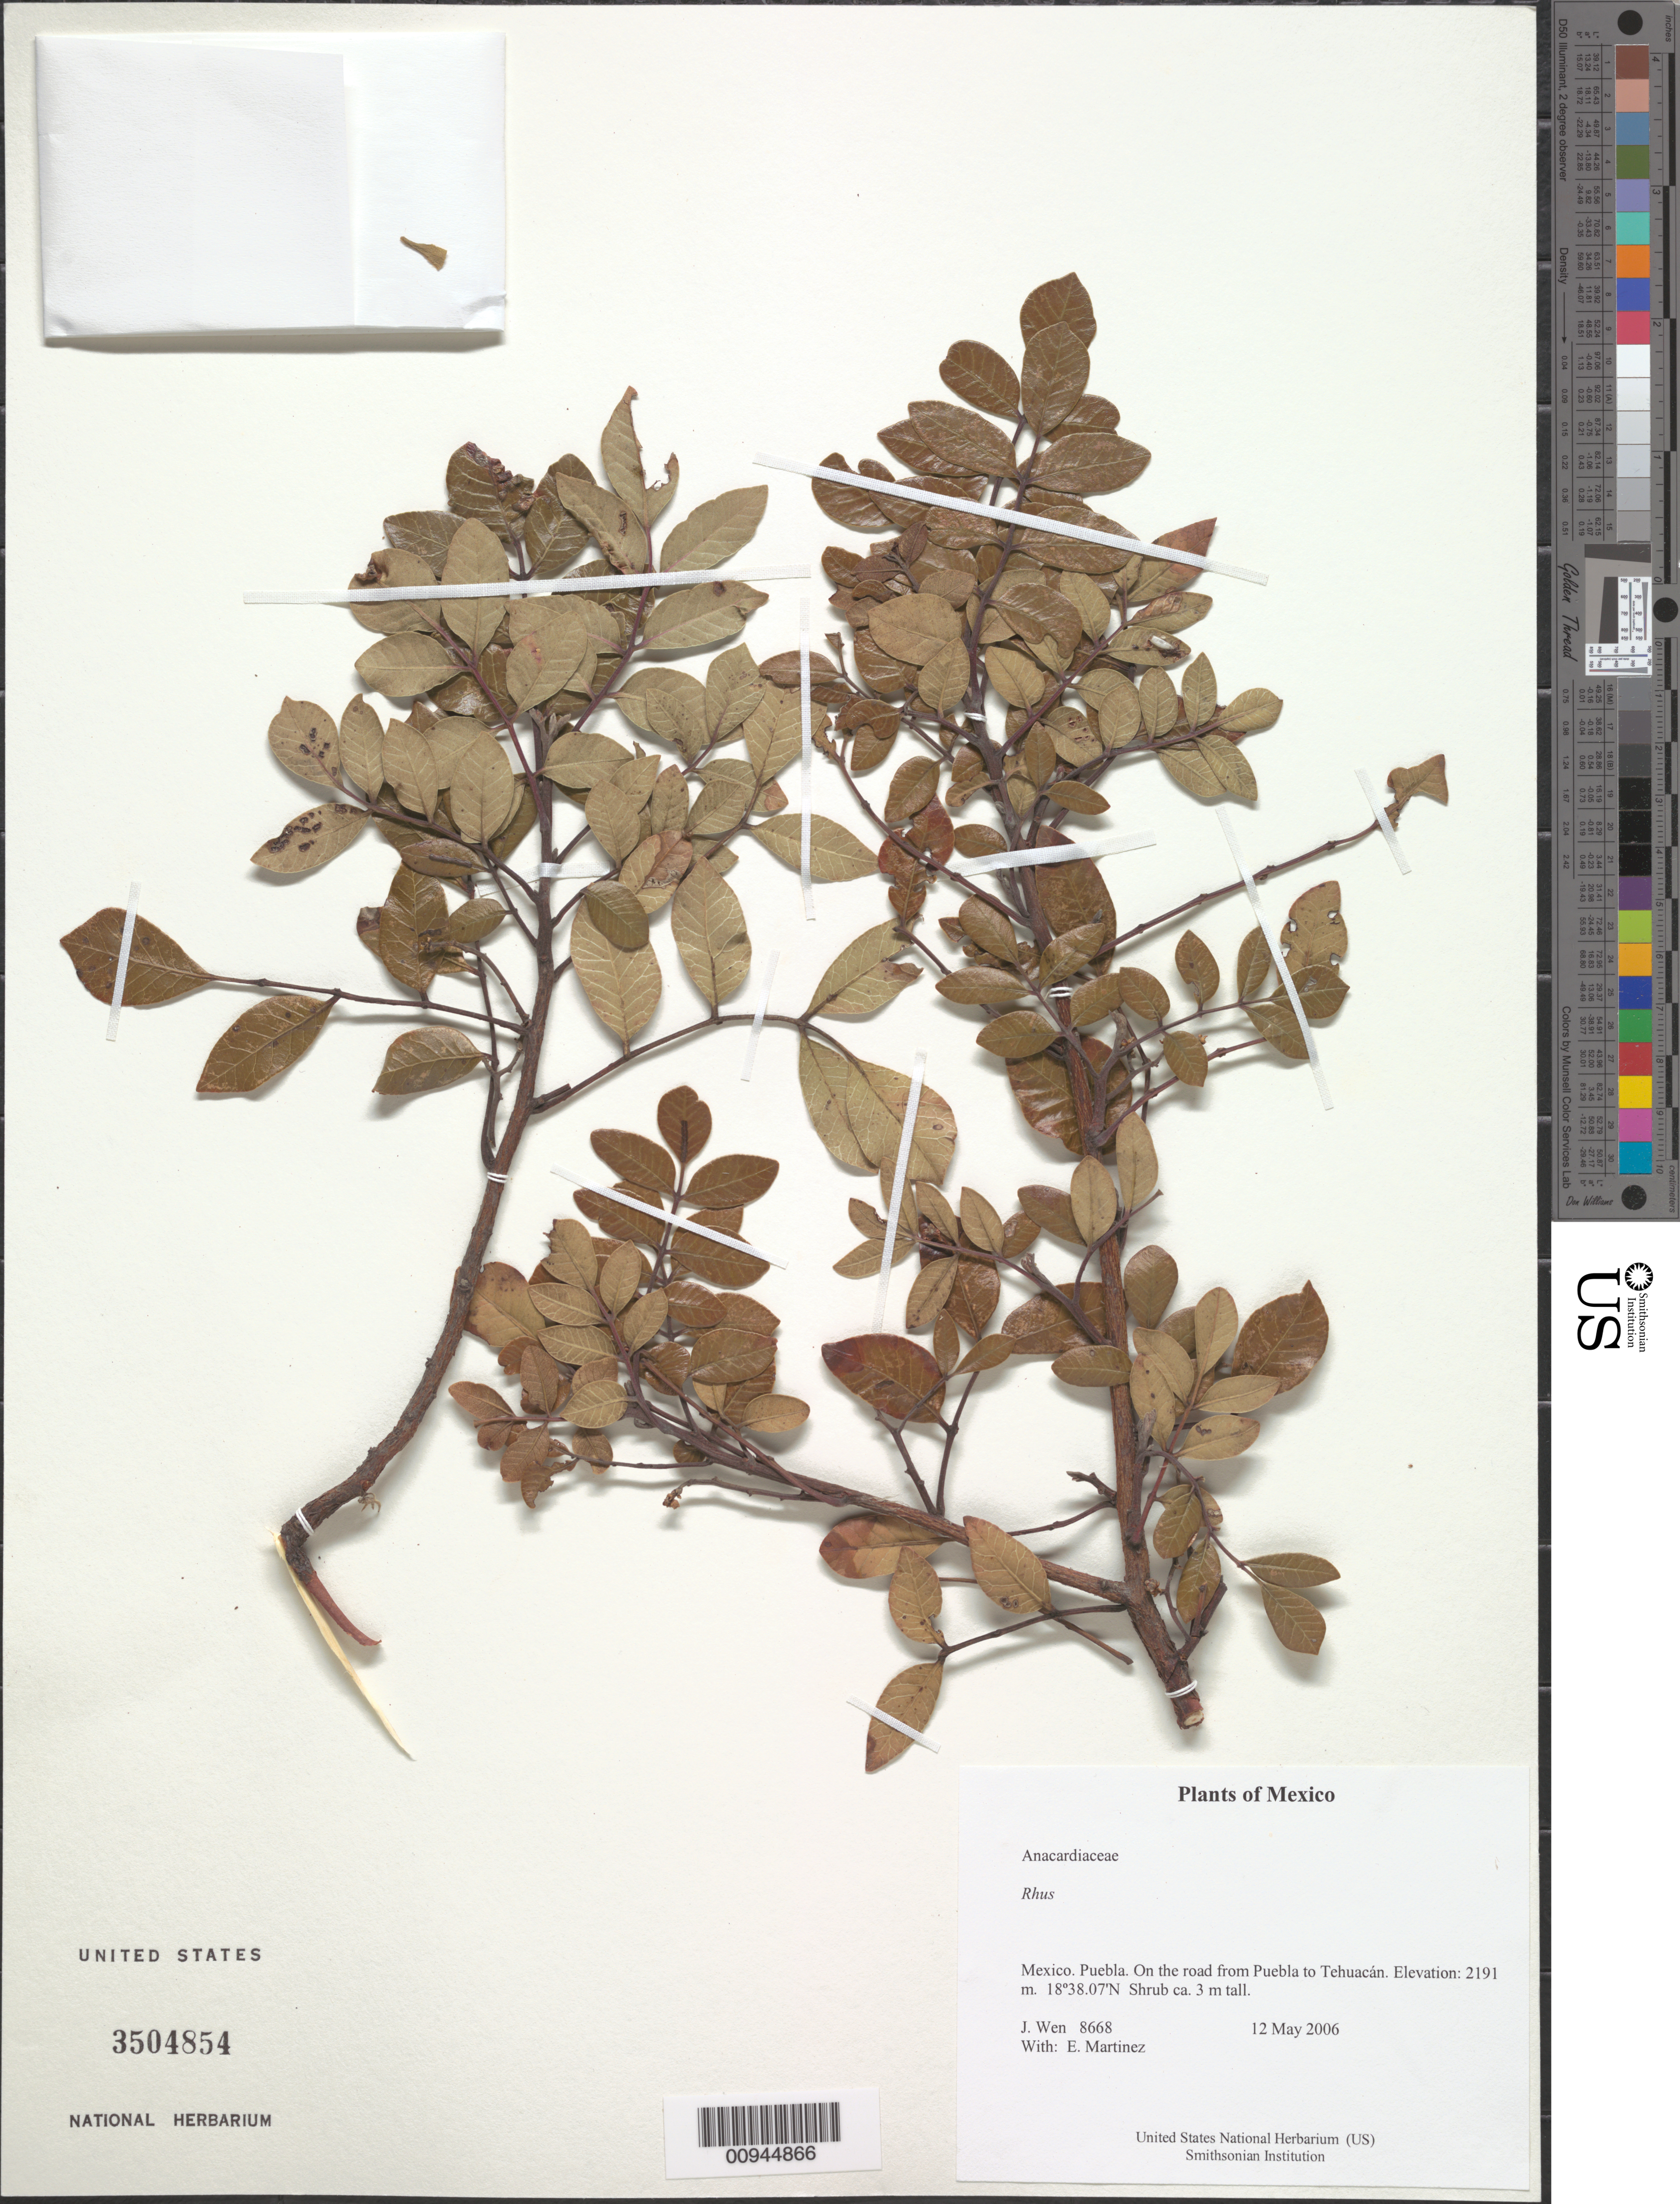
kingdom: Plantae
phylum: Tracheophyta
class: Magnoliopsida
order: Sapindales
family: Anacardiaceae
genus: Rhus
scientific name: Rhus schiedeana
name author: Schltdl.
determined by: Mitchell, John D.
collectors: J. Wen & E. Martínez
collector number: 8668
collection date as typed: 12 May 2006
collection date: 2006-05-12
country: Mexico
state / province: Puebla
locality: On the road from Puebla to Tehuacán.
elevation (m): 2191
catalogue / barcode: US 3504854